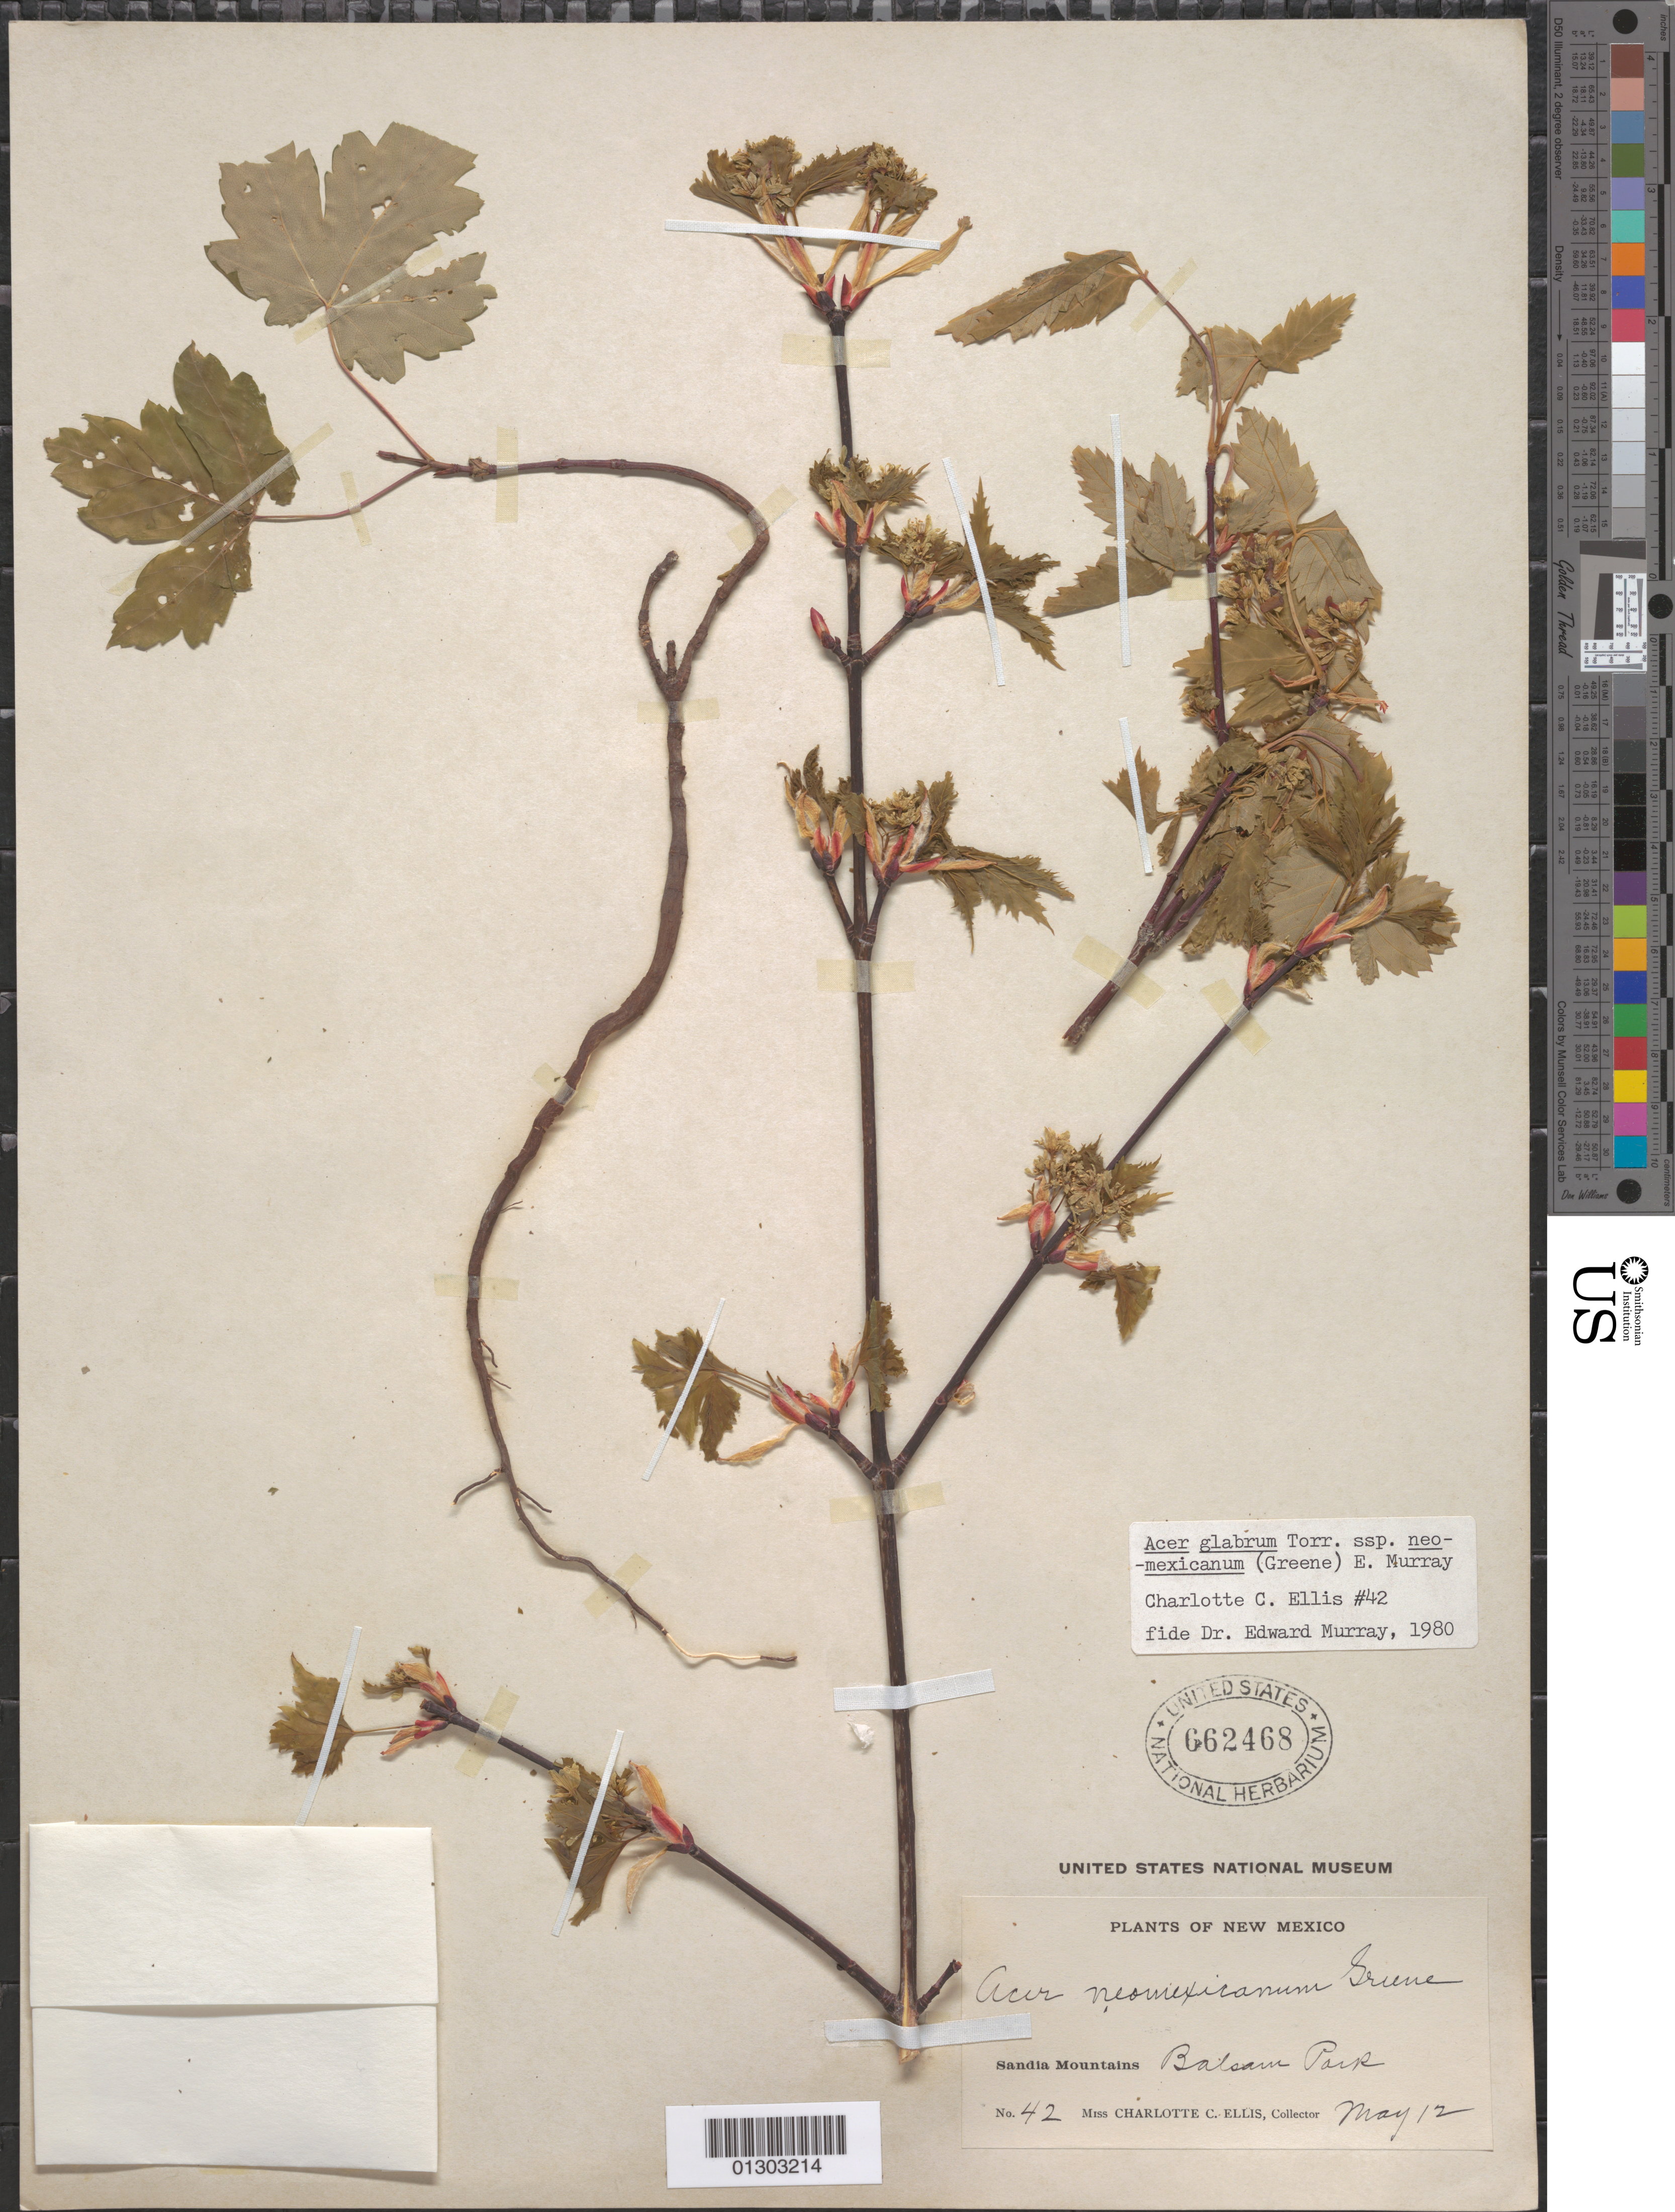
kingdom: Plantae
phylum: Tracheophyta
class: Magnoliopsida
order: Sapindales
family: Sapindaceae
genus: Acer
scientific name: Acer glabrum subsp. neomexicanum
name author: (Greene) A.E. Murray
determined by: Murray, Edward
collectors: C. C. Ellis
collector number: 42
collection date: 1914-05-12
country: United States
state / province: New Mexico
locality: Sandia Mountains, Balsam Park.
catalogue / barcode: US 662468